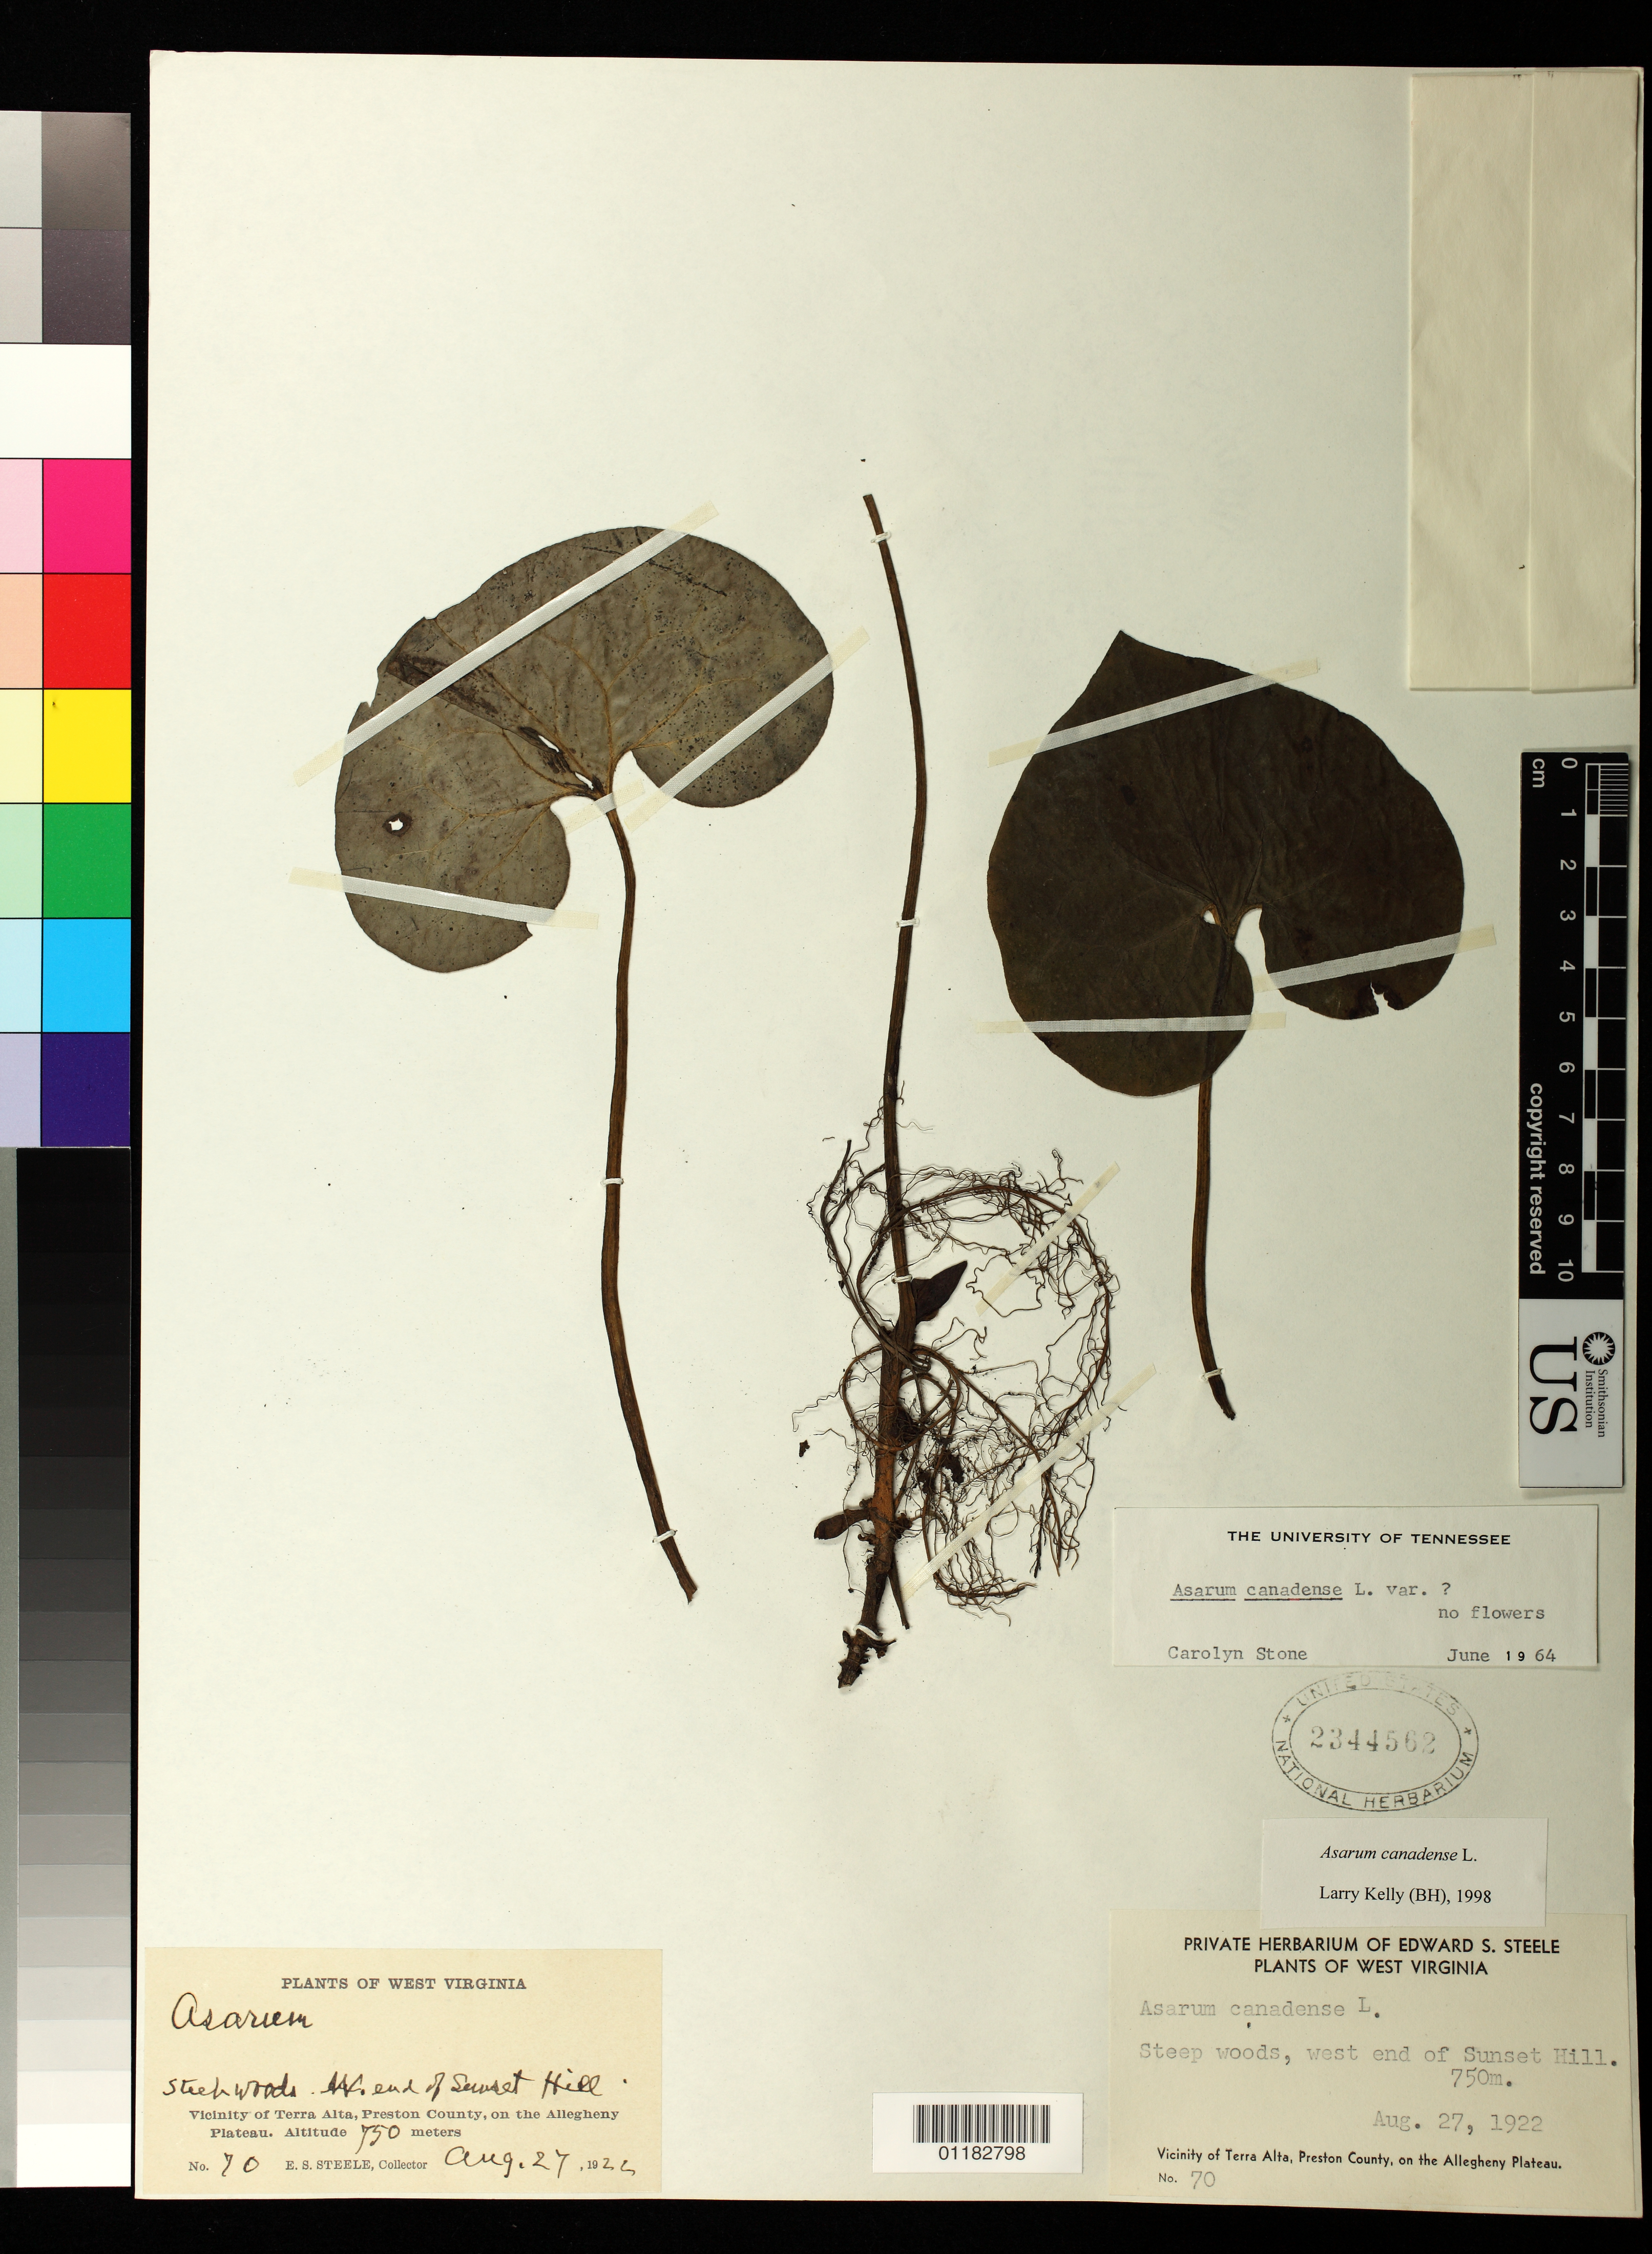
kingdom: Plantae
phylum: Tracheophyta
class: Magnoliopsida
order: Piperales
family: Aristolochiaceae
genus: Asarum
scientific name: Asarum canadense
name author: L.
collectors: E. Steele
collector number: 70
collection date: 1922-08-27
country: United States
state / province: West Virginia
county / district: Preston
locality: Vicinity of Terra Alta, Preston County, on the Allegheny Plateau, west end of Sunset Hill.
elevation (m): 750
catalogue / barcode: US 2344562